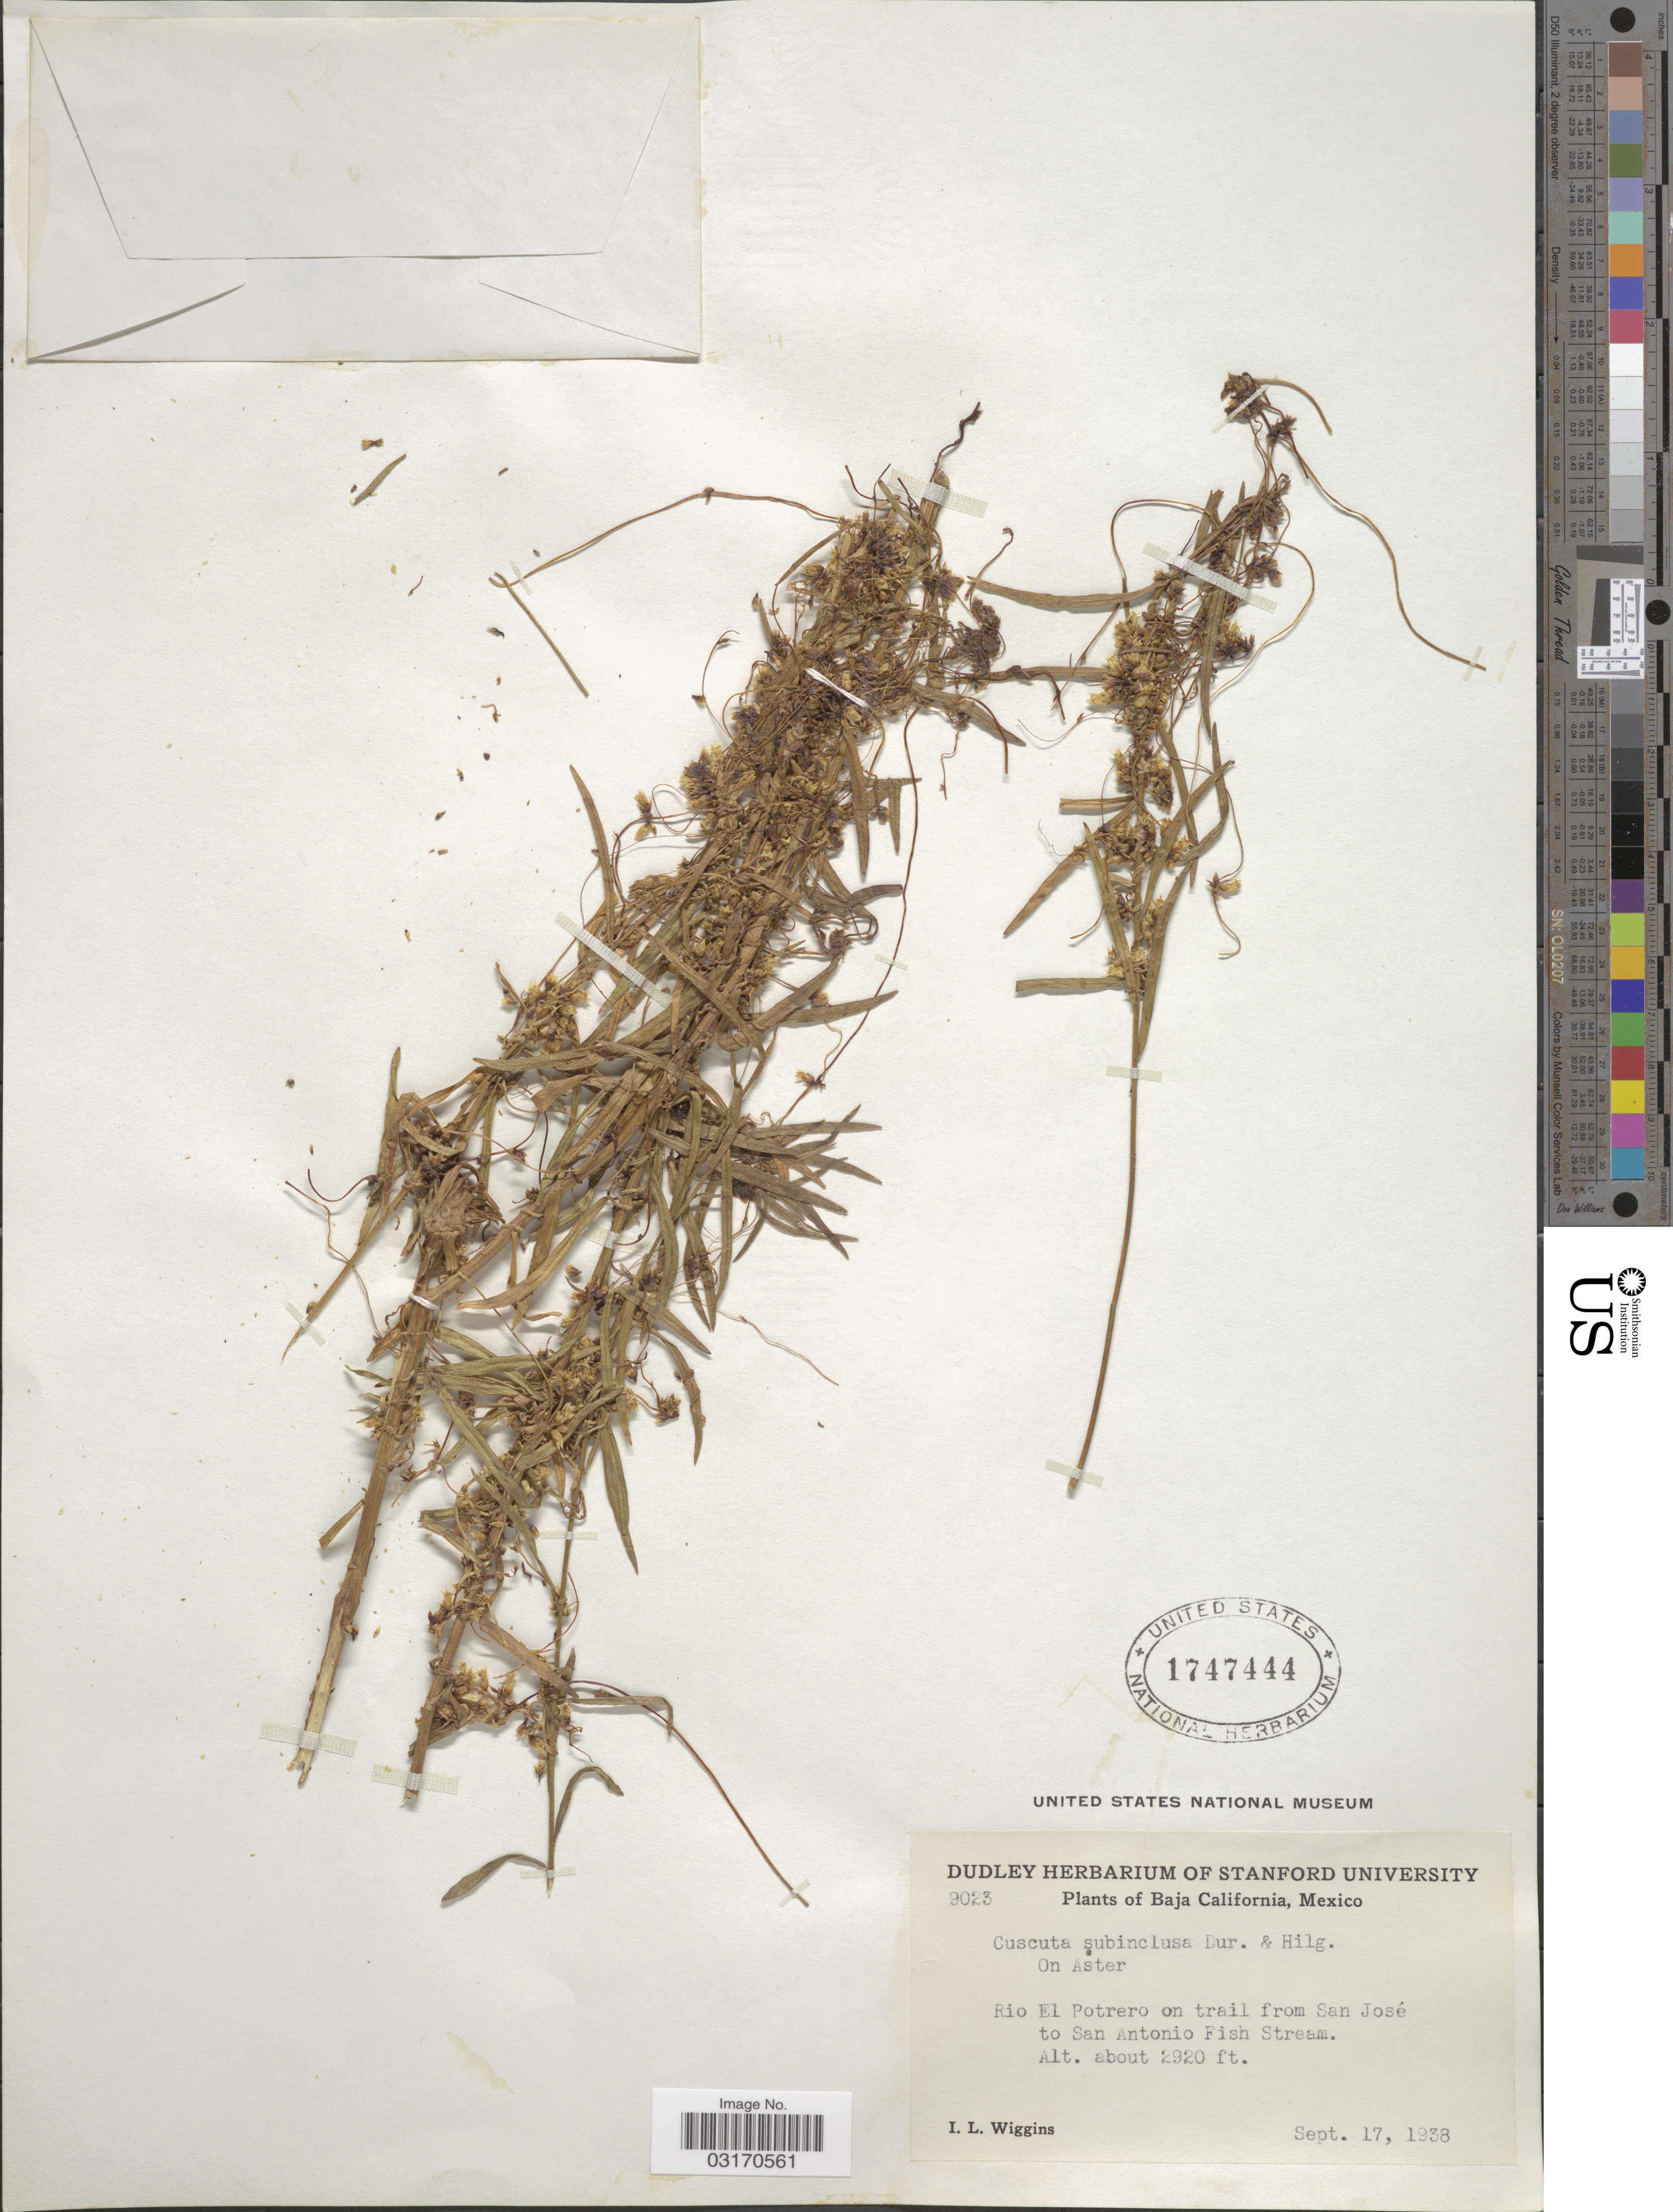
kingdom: Plantae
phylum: Tracheophyta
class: Magnoliopsida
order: Solanales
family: Convolvulaceae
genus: Cuscuta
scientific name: Cuscuta subinclusa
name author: Durand & Hilg.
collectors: I. L. Wiggins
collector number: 9023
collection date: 1938-07-17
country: Mexico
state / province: Baja California Sur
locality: Rio El Potrero on trail from San José to San Antonio Fish Stream.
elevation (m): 890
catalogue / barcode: US 1747444